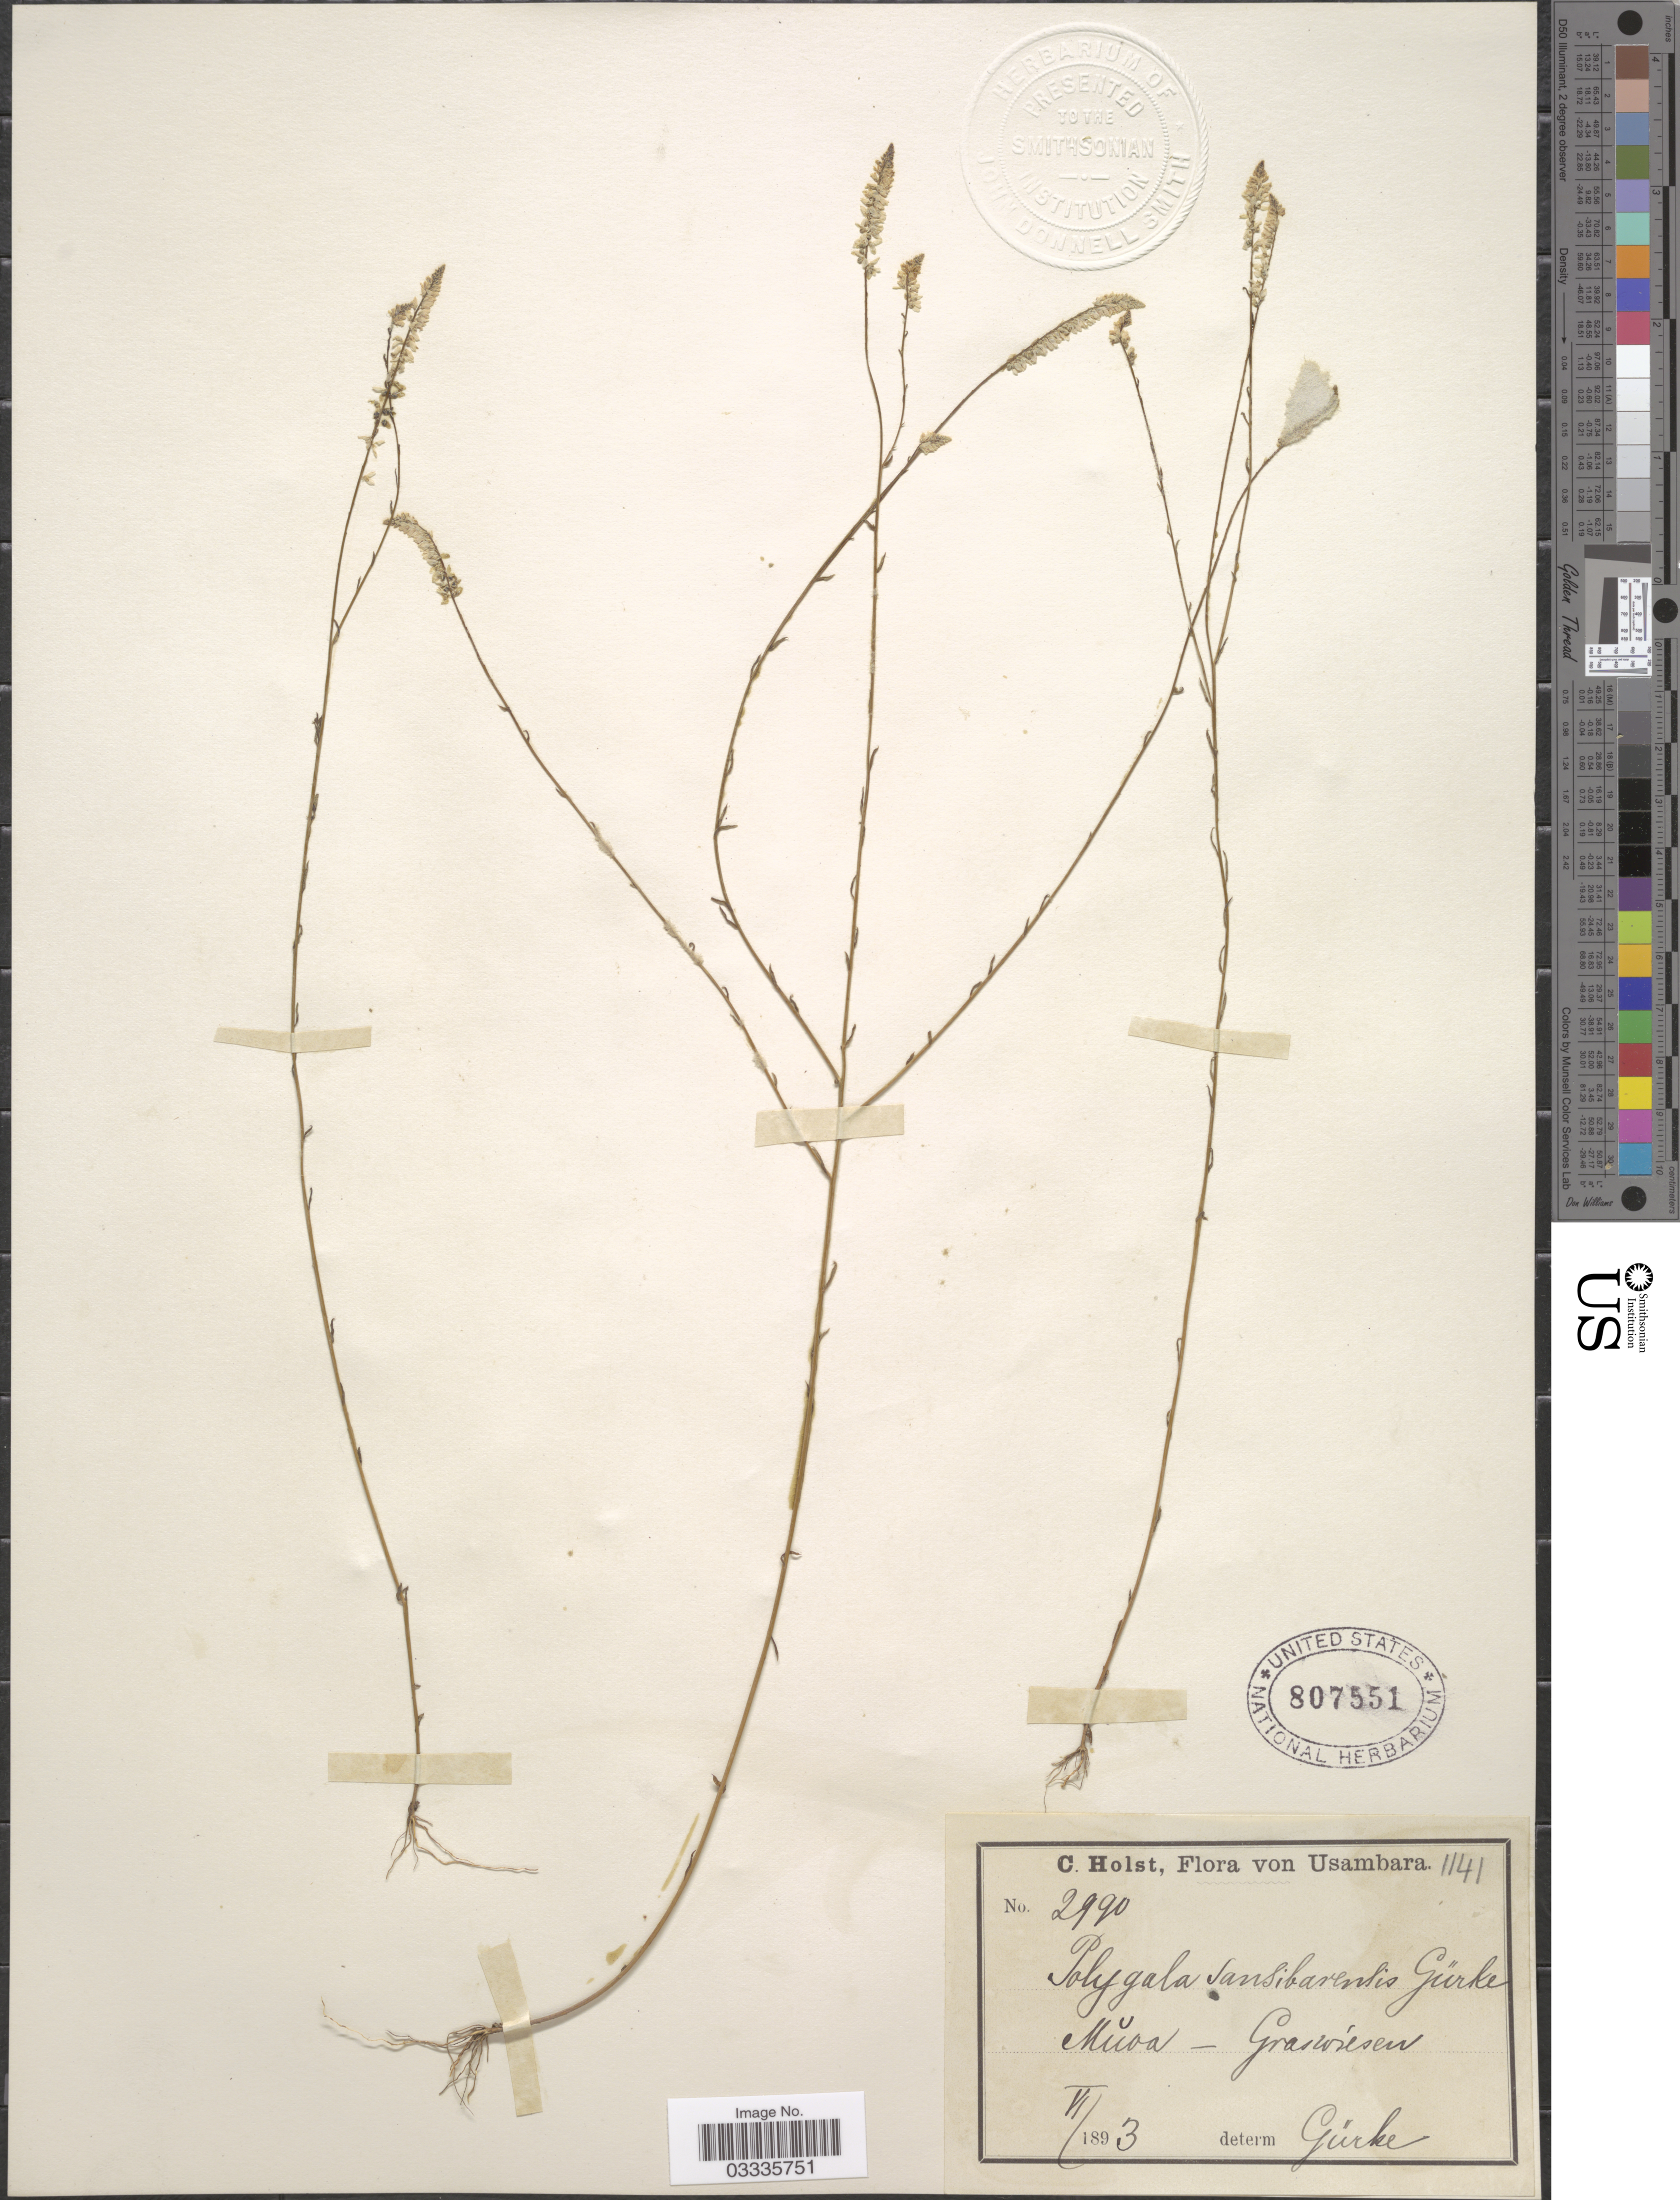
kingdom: Plantae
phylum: Tracheophyta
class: Magnoliopsida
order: Fabales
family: Polygalaceae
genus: Polygala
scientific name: Polygala sansisbarensis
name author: Gürke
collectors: C. H. Holst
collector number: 2990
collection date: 1893-06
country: Tanzania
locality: Usambara. Mŭoa - Graswiésen.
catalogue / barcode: US 807551